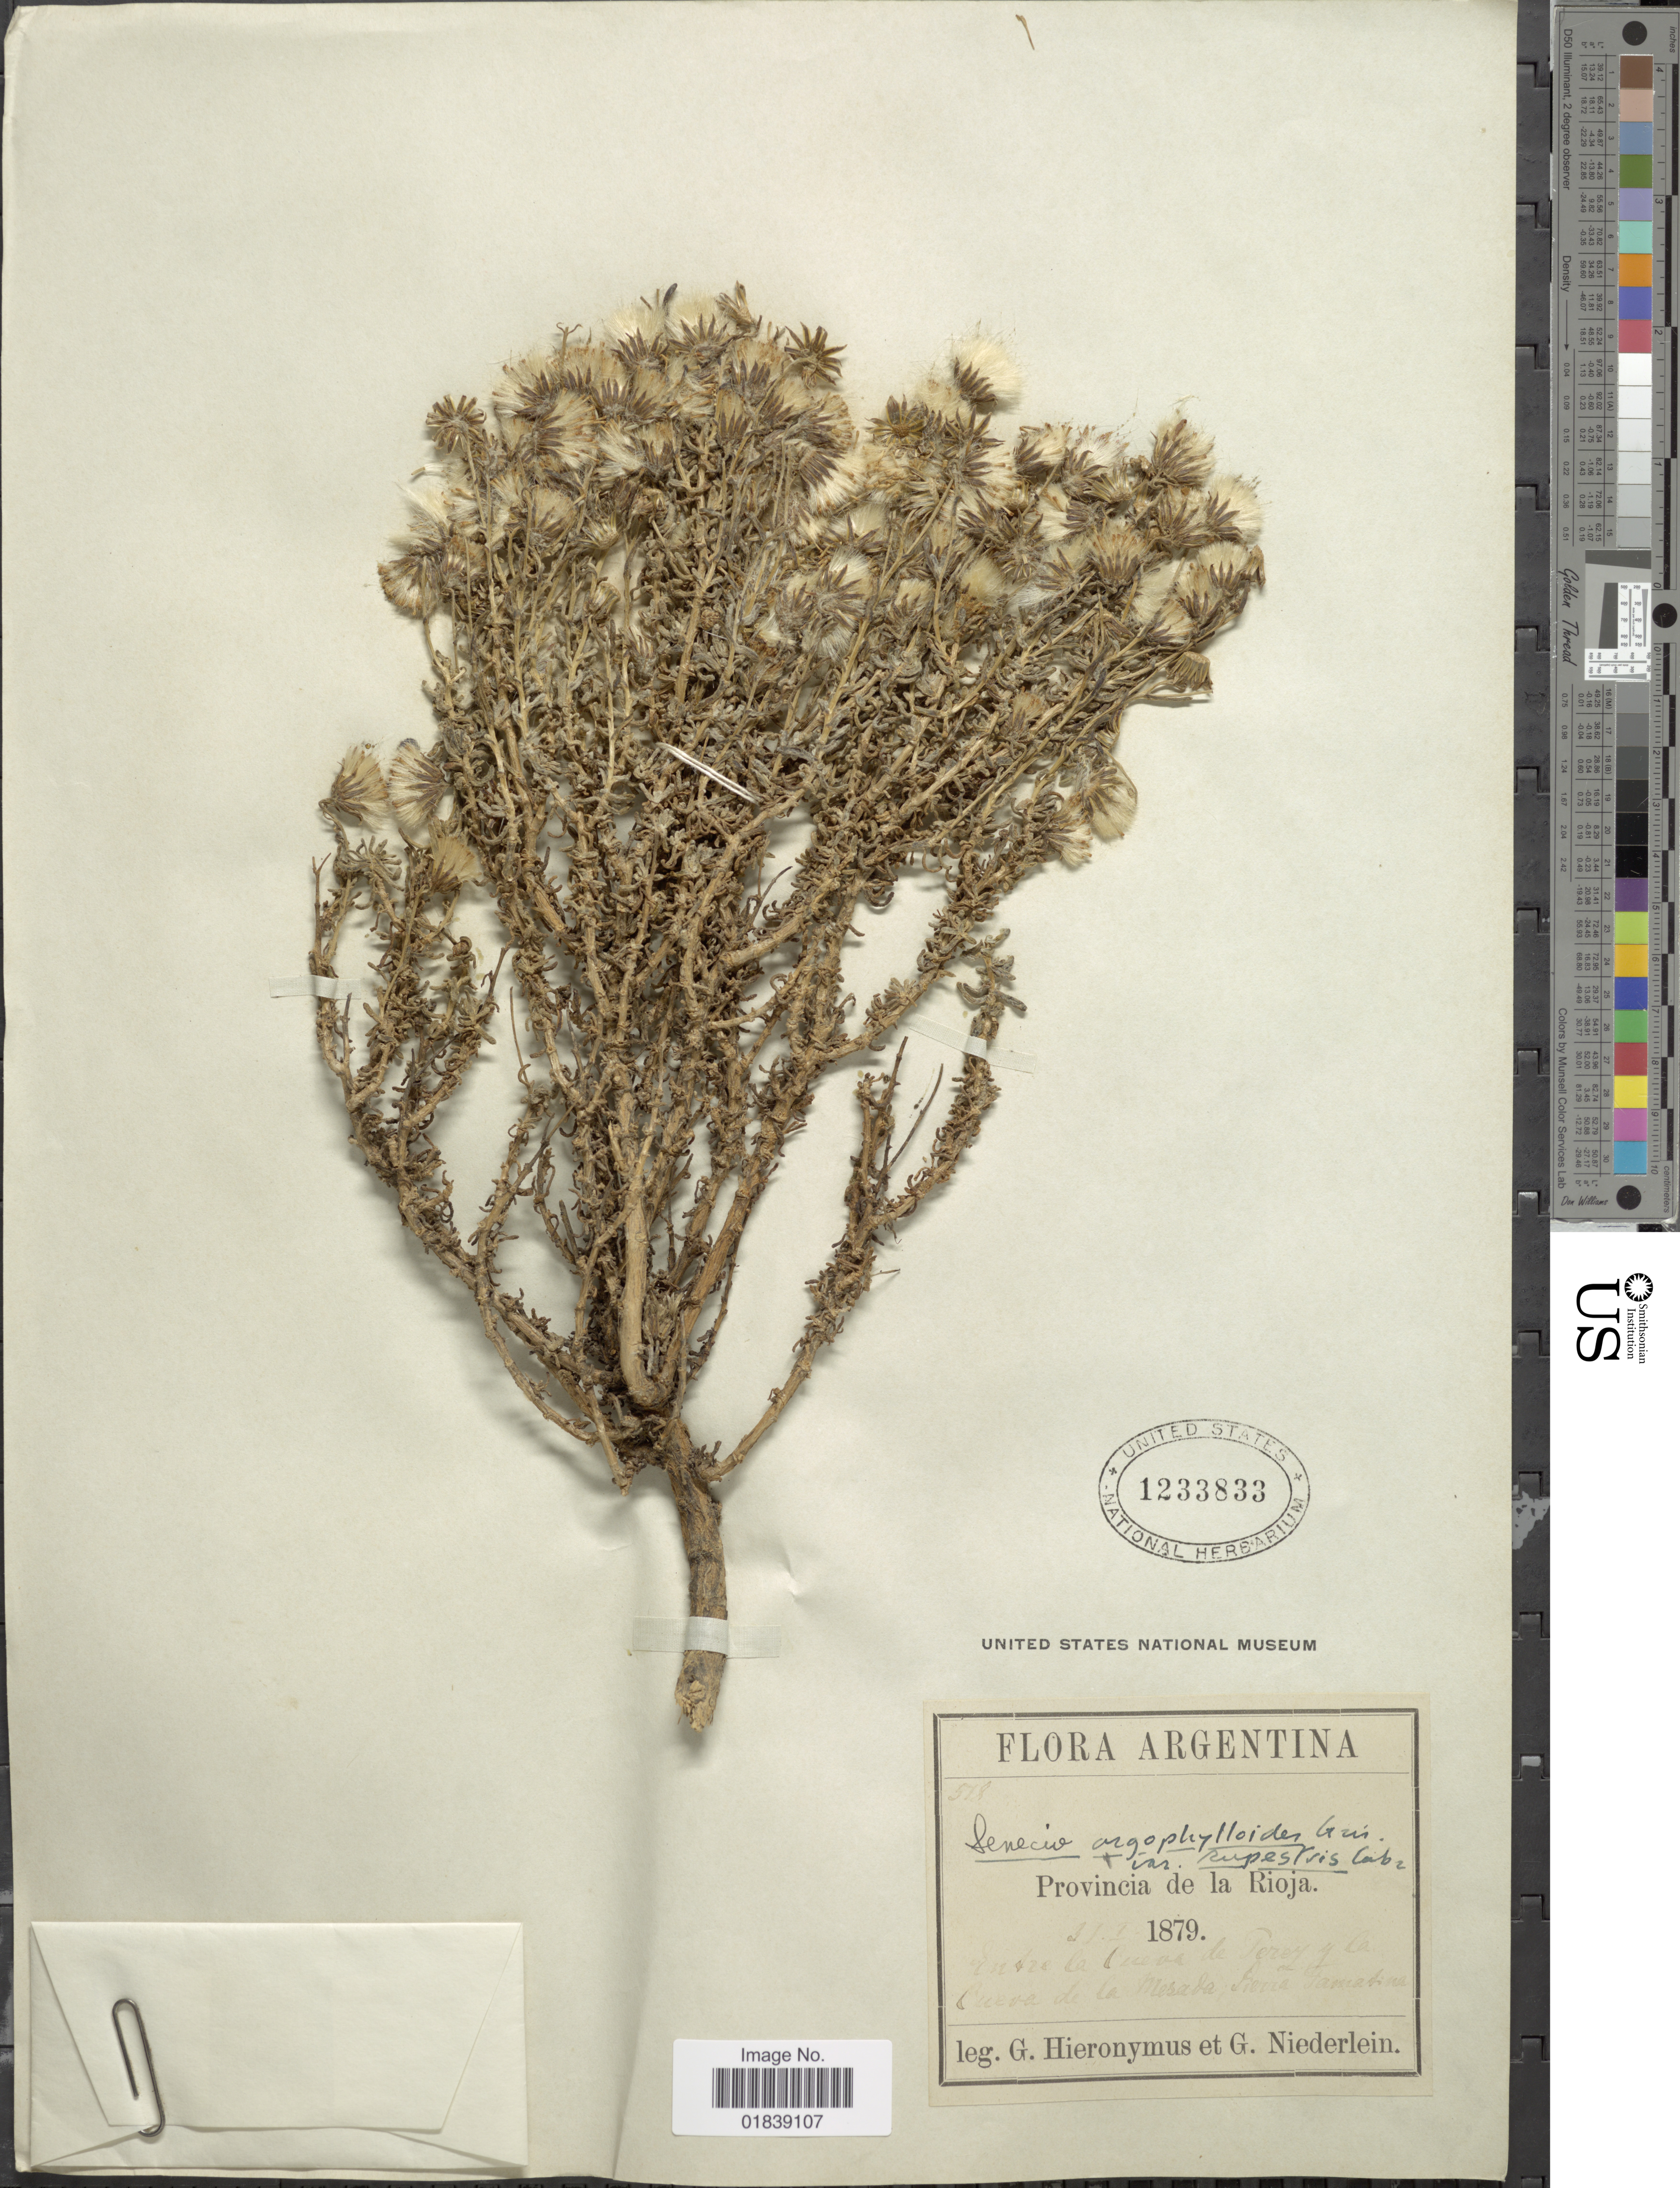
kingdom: Plantae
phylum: Tracheophyta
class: Magnoliopsida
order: Asterales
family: Asteraceae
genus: Senecio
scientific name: Senecio argophylloides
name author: Griseb.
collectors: G. H. Hieronymus & G. Niederlein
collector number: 518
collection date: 1879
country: Argentina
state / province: La Rioja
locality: Entre la Cueva de Perez y La Cueva de la Mesada, Sierra Famatina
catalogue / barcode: US 1233833